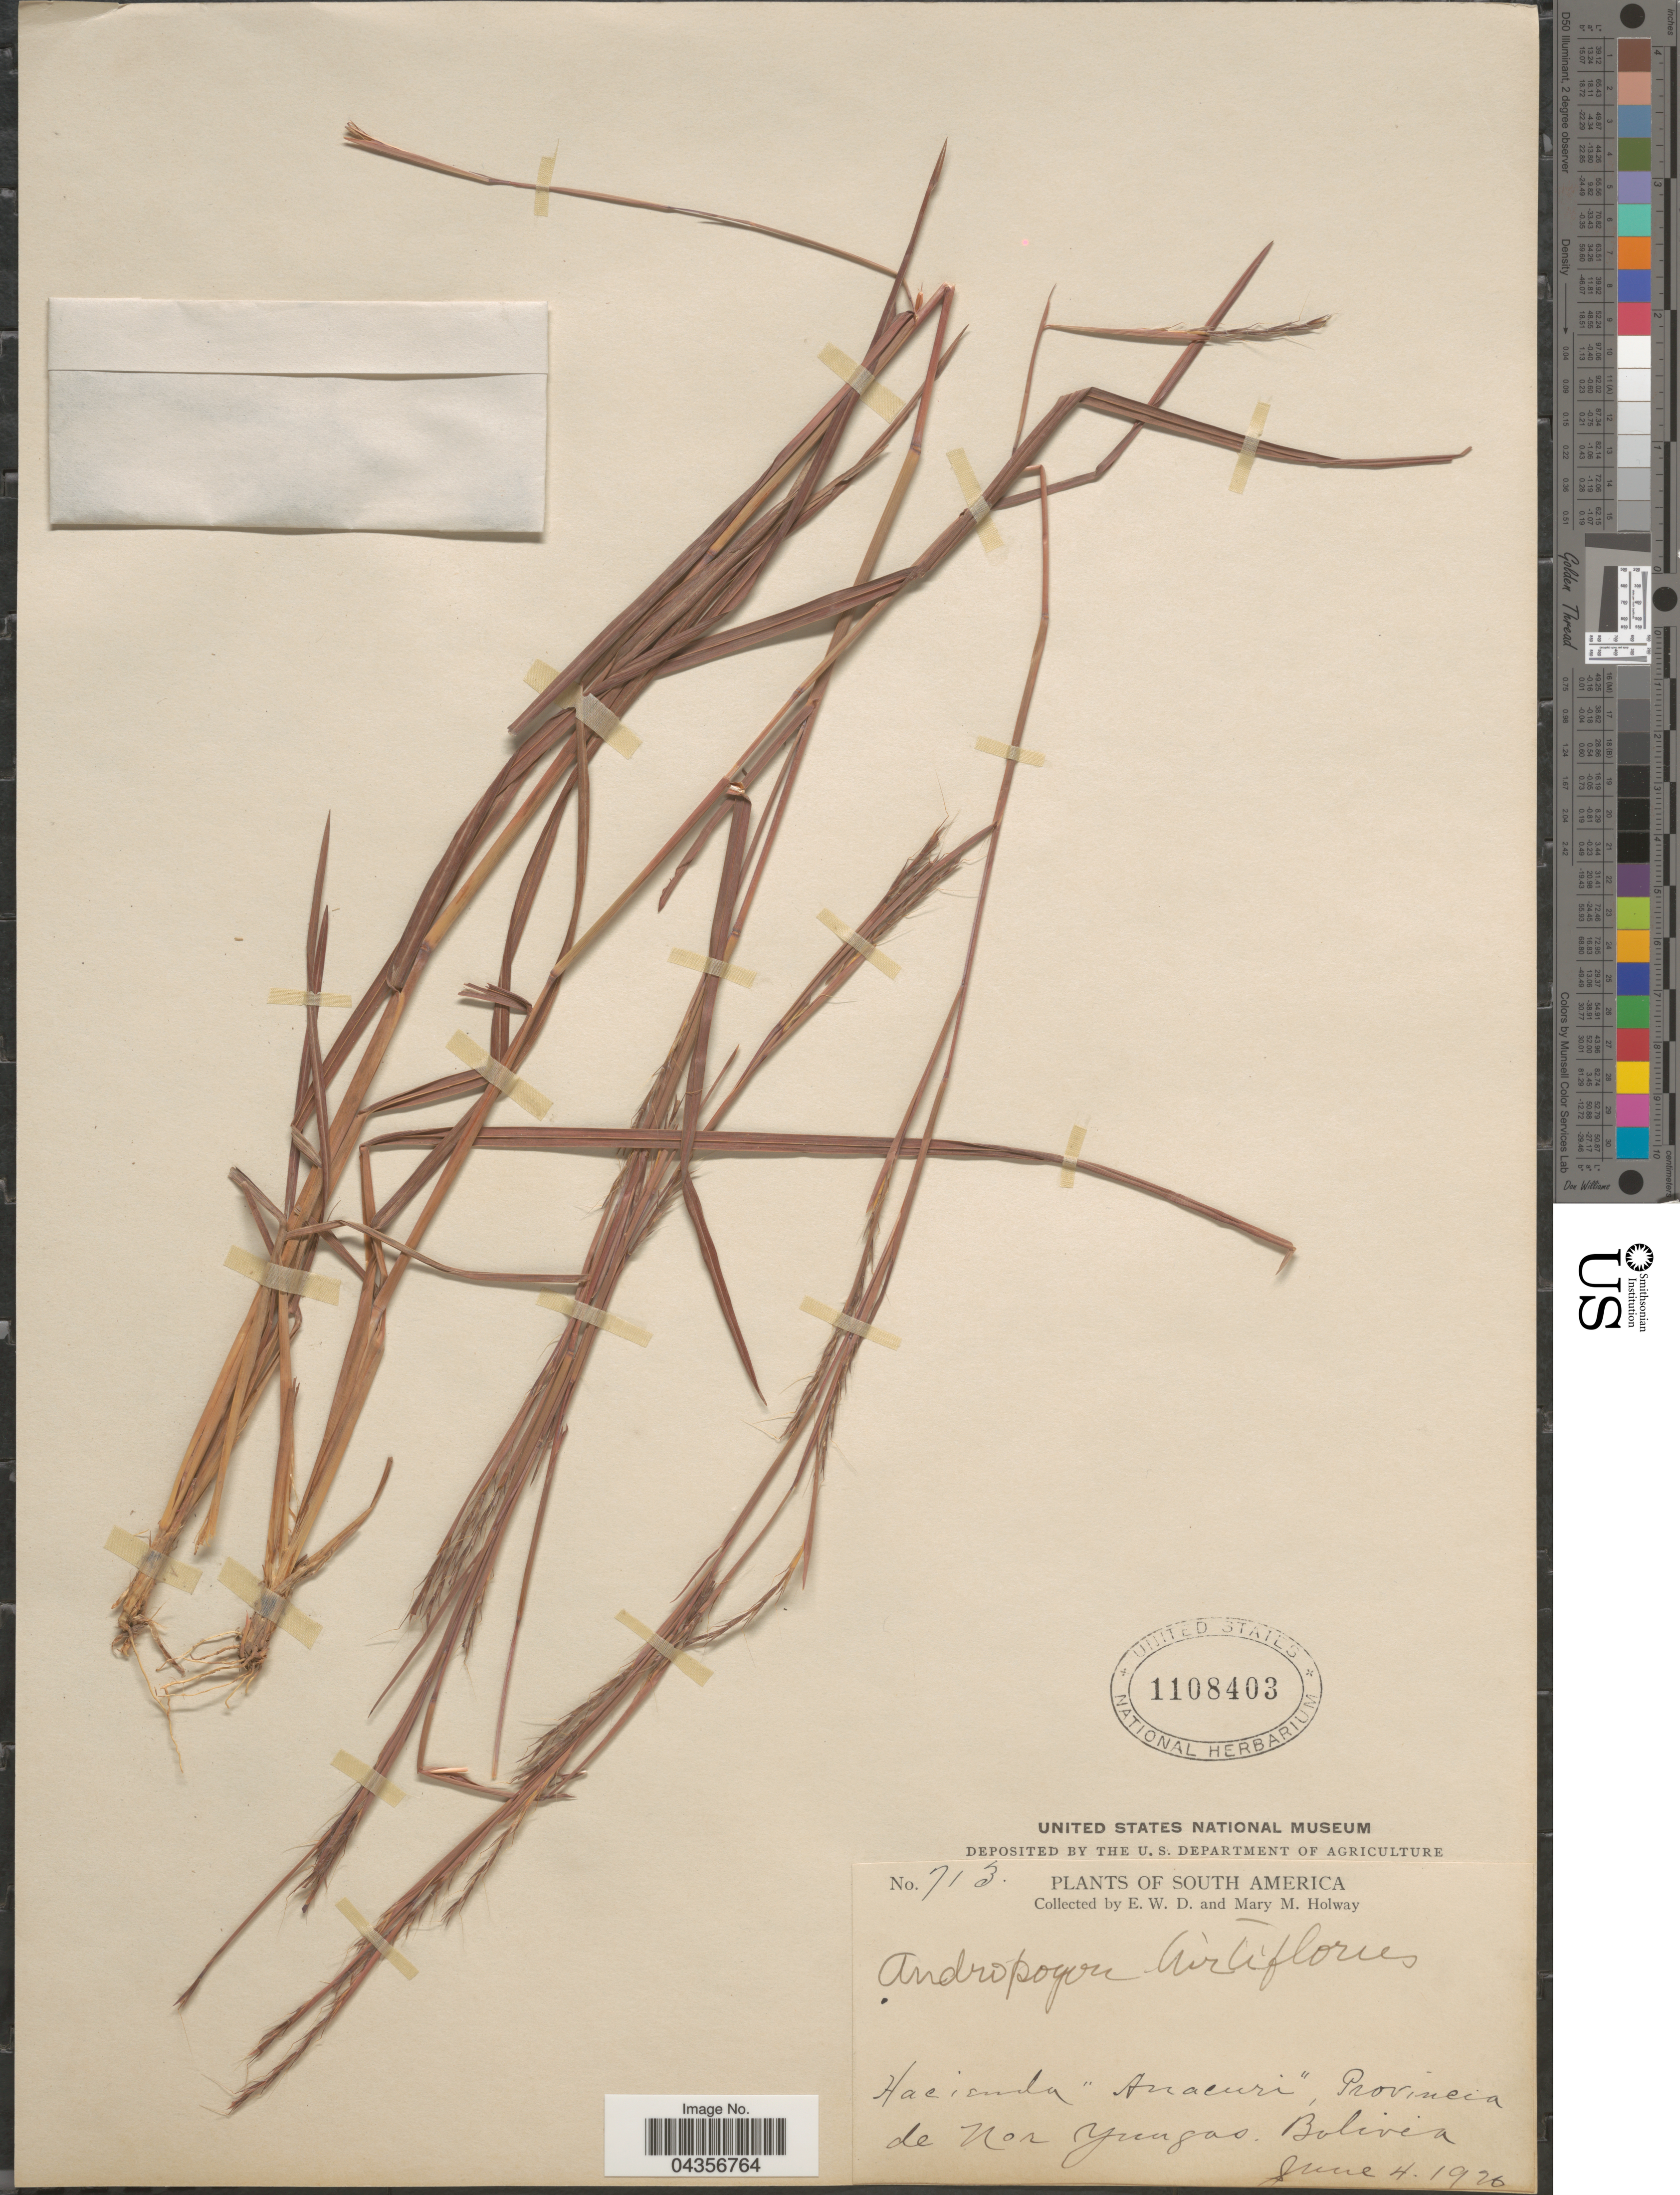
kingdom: Plantae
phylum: Tracheophyta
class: Liliopsida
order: Poales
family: Poaceae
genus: Schizachyrium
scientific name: Schizachyrium sanguineum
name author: (Retz.) Alston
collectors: E. W. D. Holway & M. M. Holway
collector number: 713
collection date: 1920-06-04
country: Bolivia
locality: Hacienda "Anacuri", Provincia de Nor Yungas.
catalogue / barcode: US 1108403